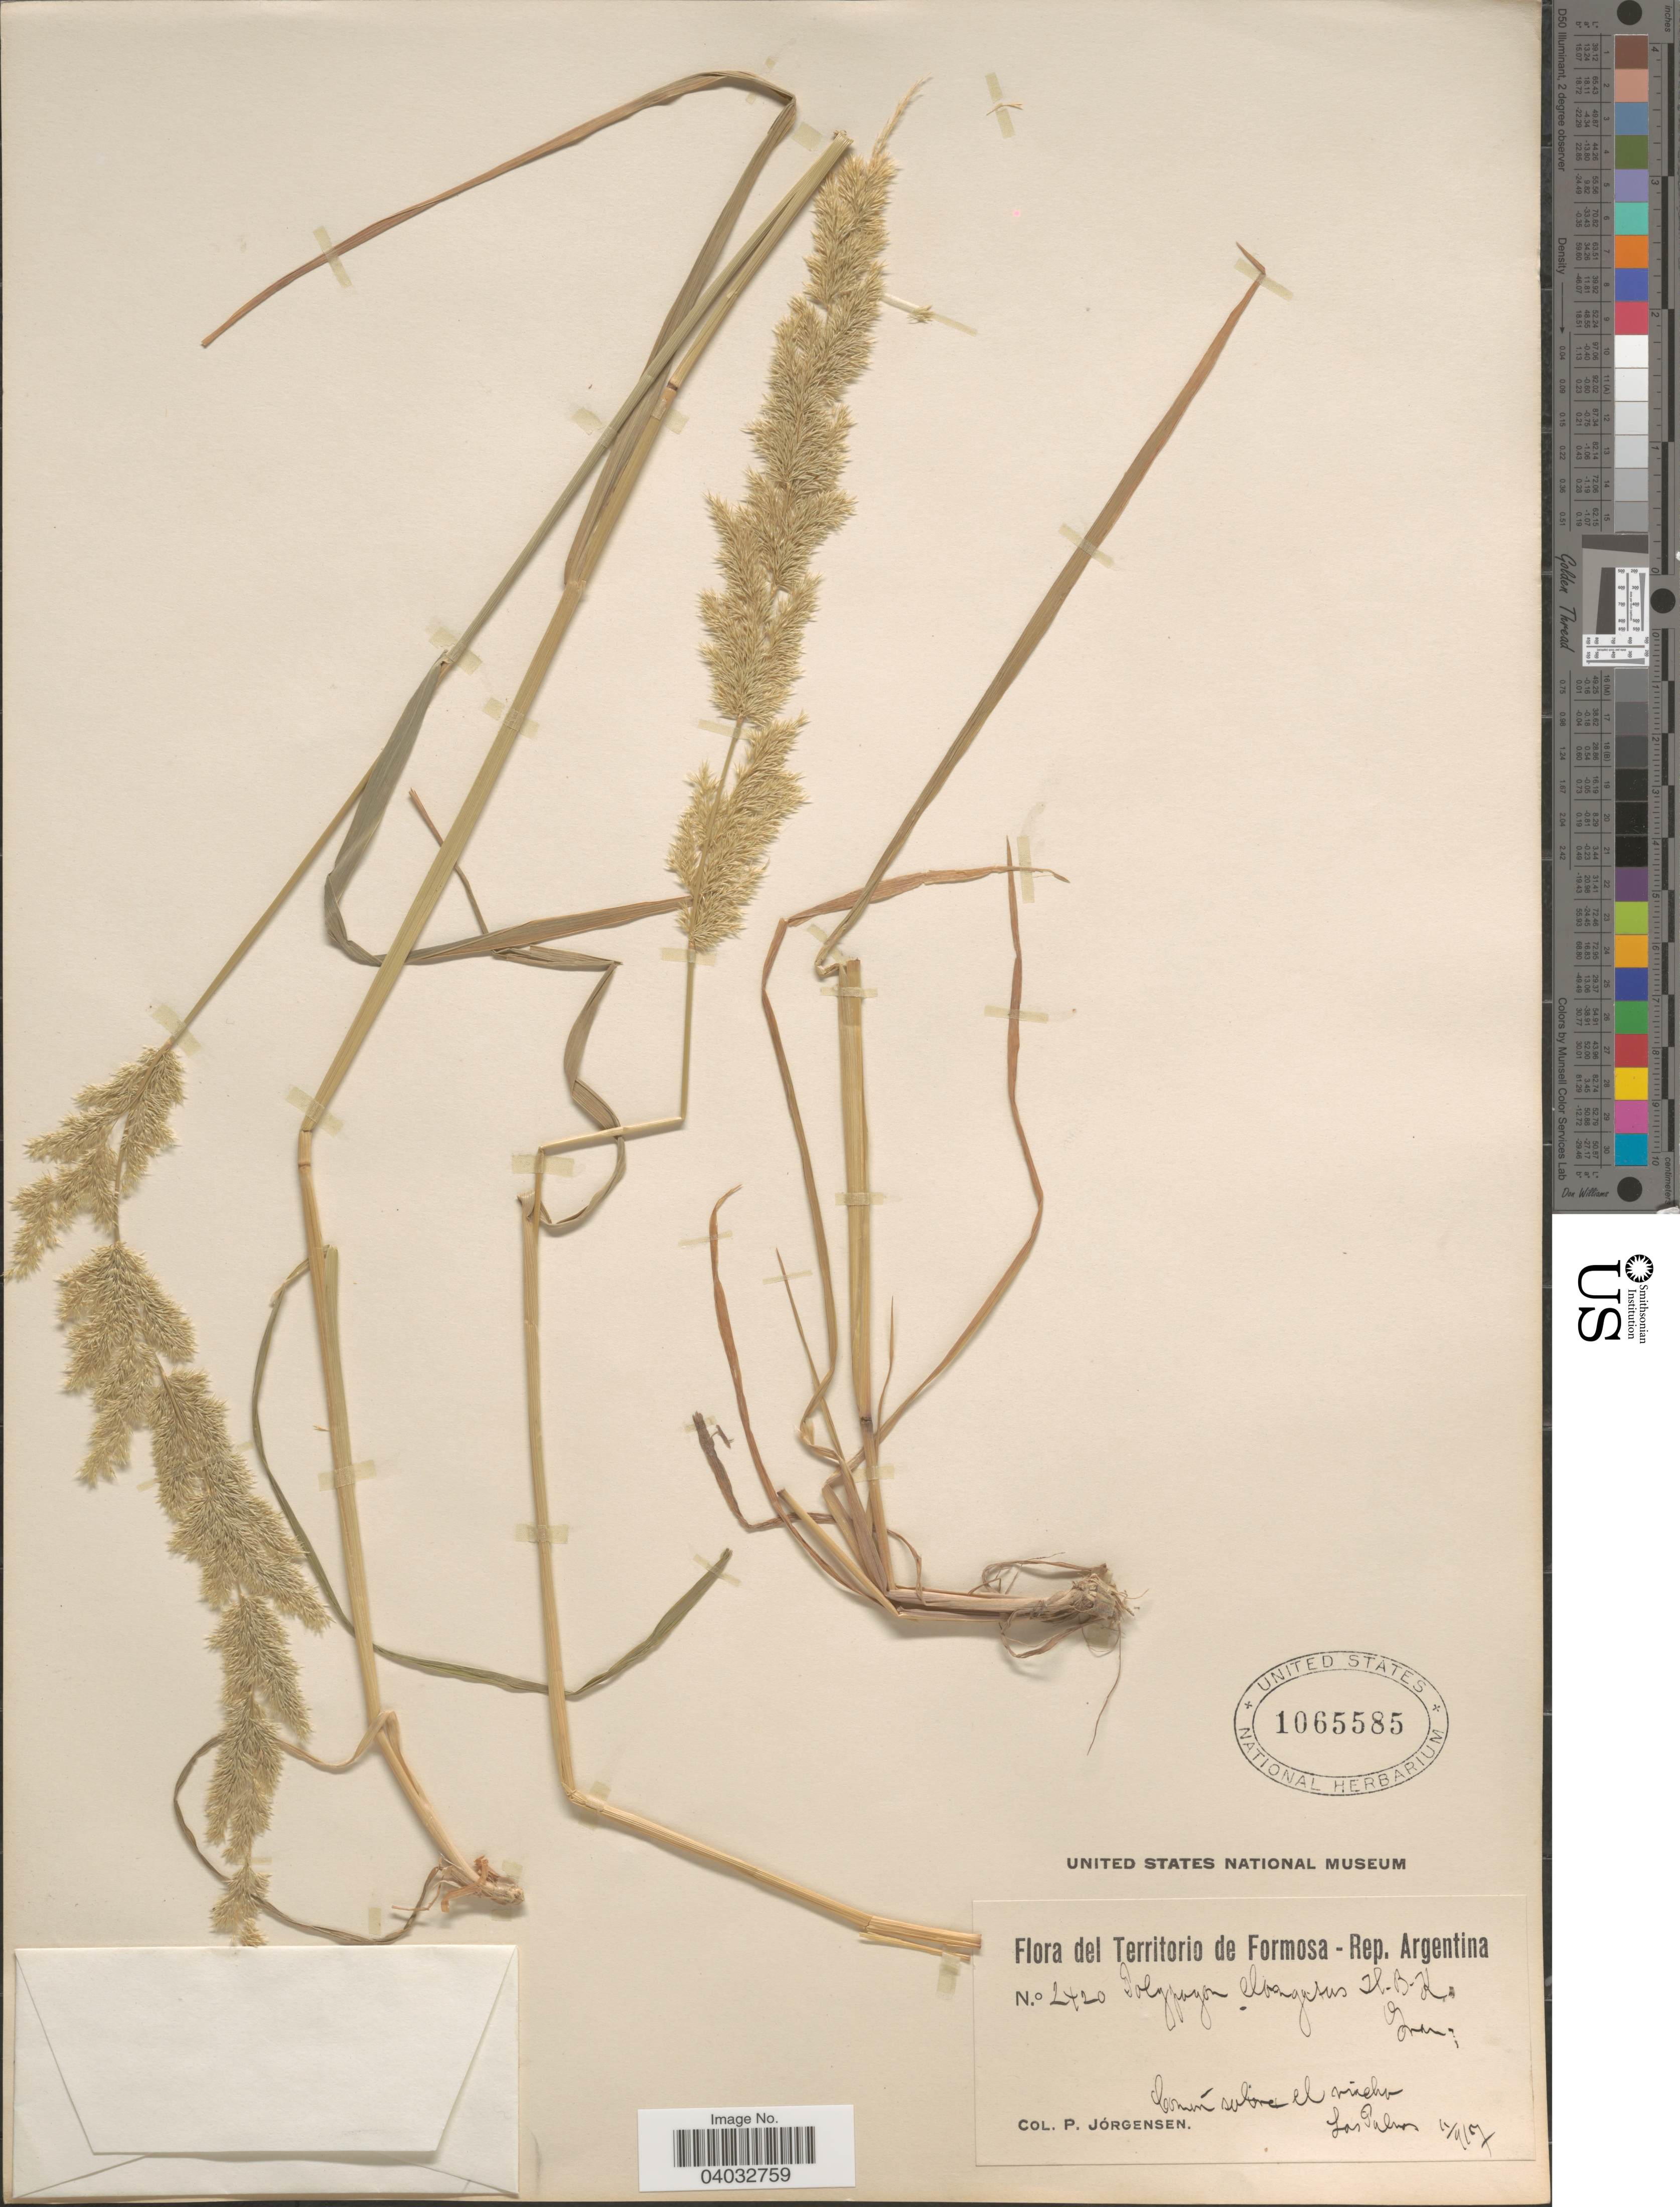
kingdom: Plantae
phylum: Tracheophyta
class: Liliopsida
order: Poales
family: Poaceae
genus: Chaetotropis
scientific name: Chaetotropis chiliensis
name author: Kunth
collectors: P. Jörgensen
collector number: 2420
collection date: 1917-04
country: Argentina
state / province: Formosa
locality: Territorio de Formosa. Común sobre el rancho: Las Palmas.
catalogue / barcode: US 1065585